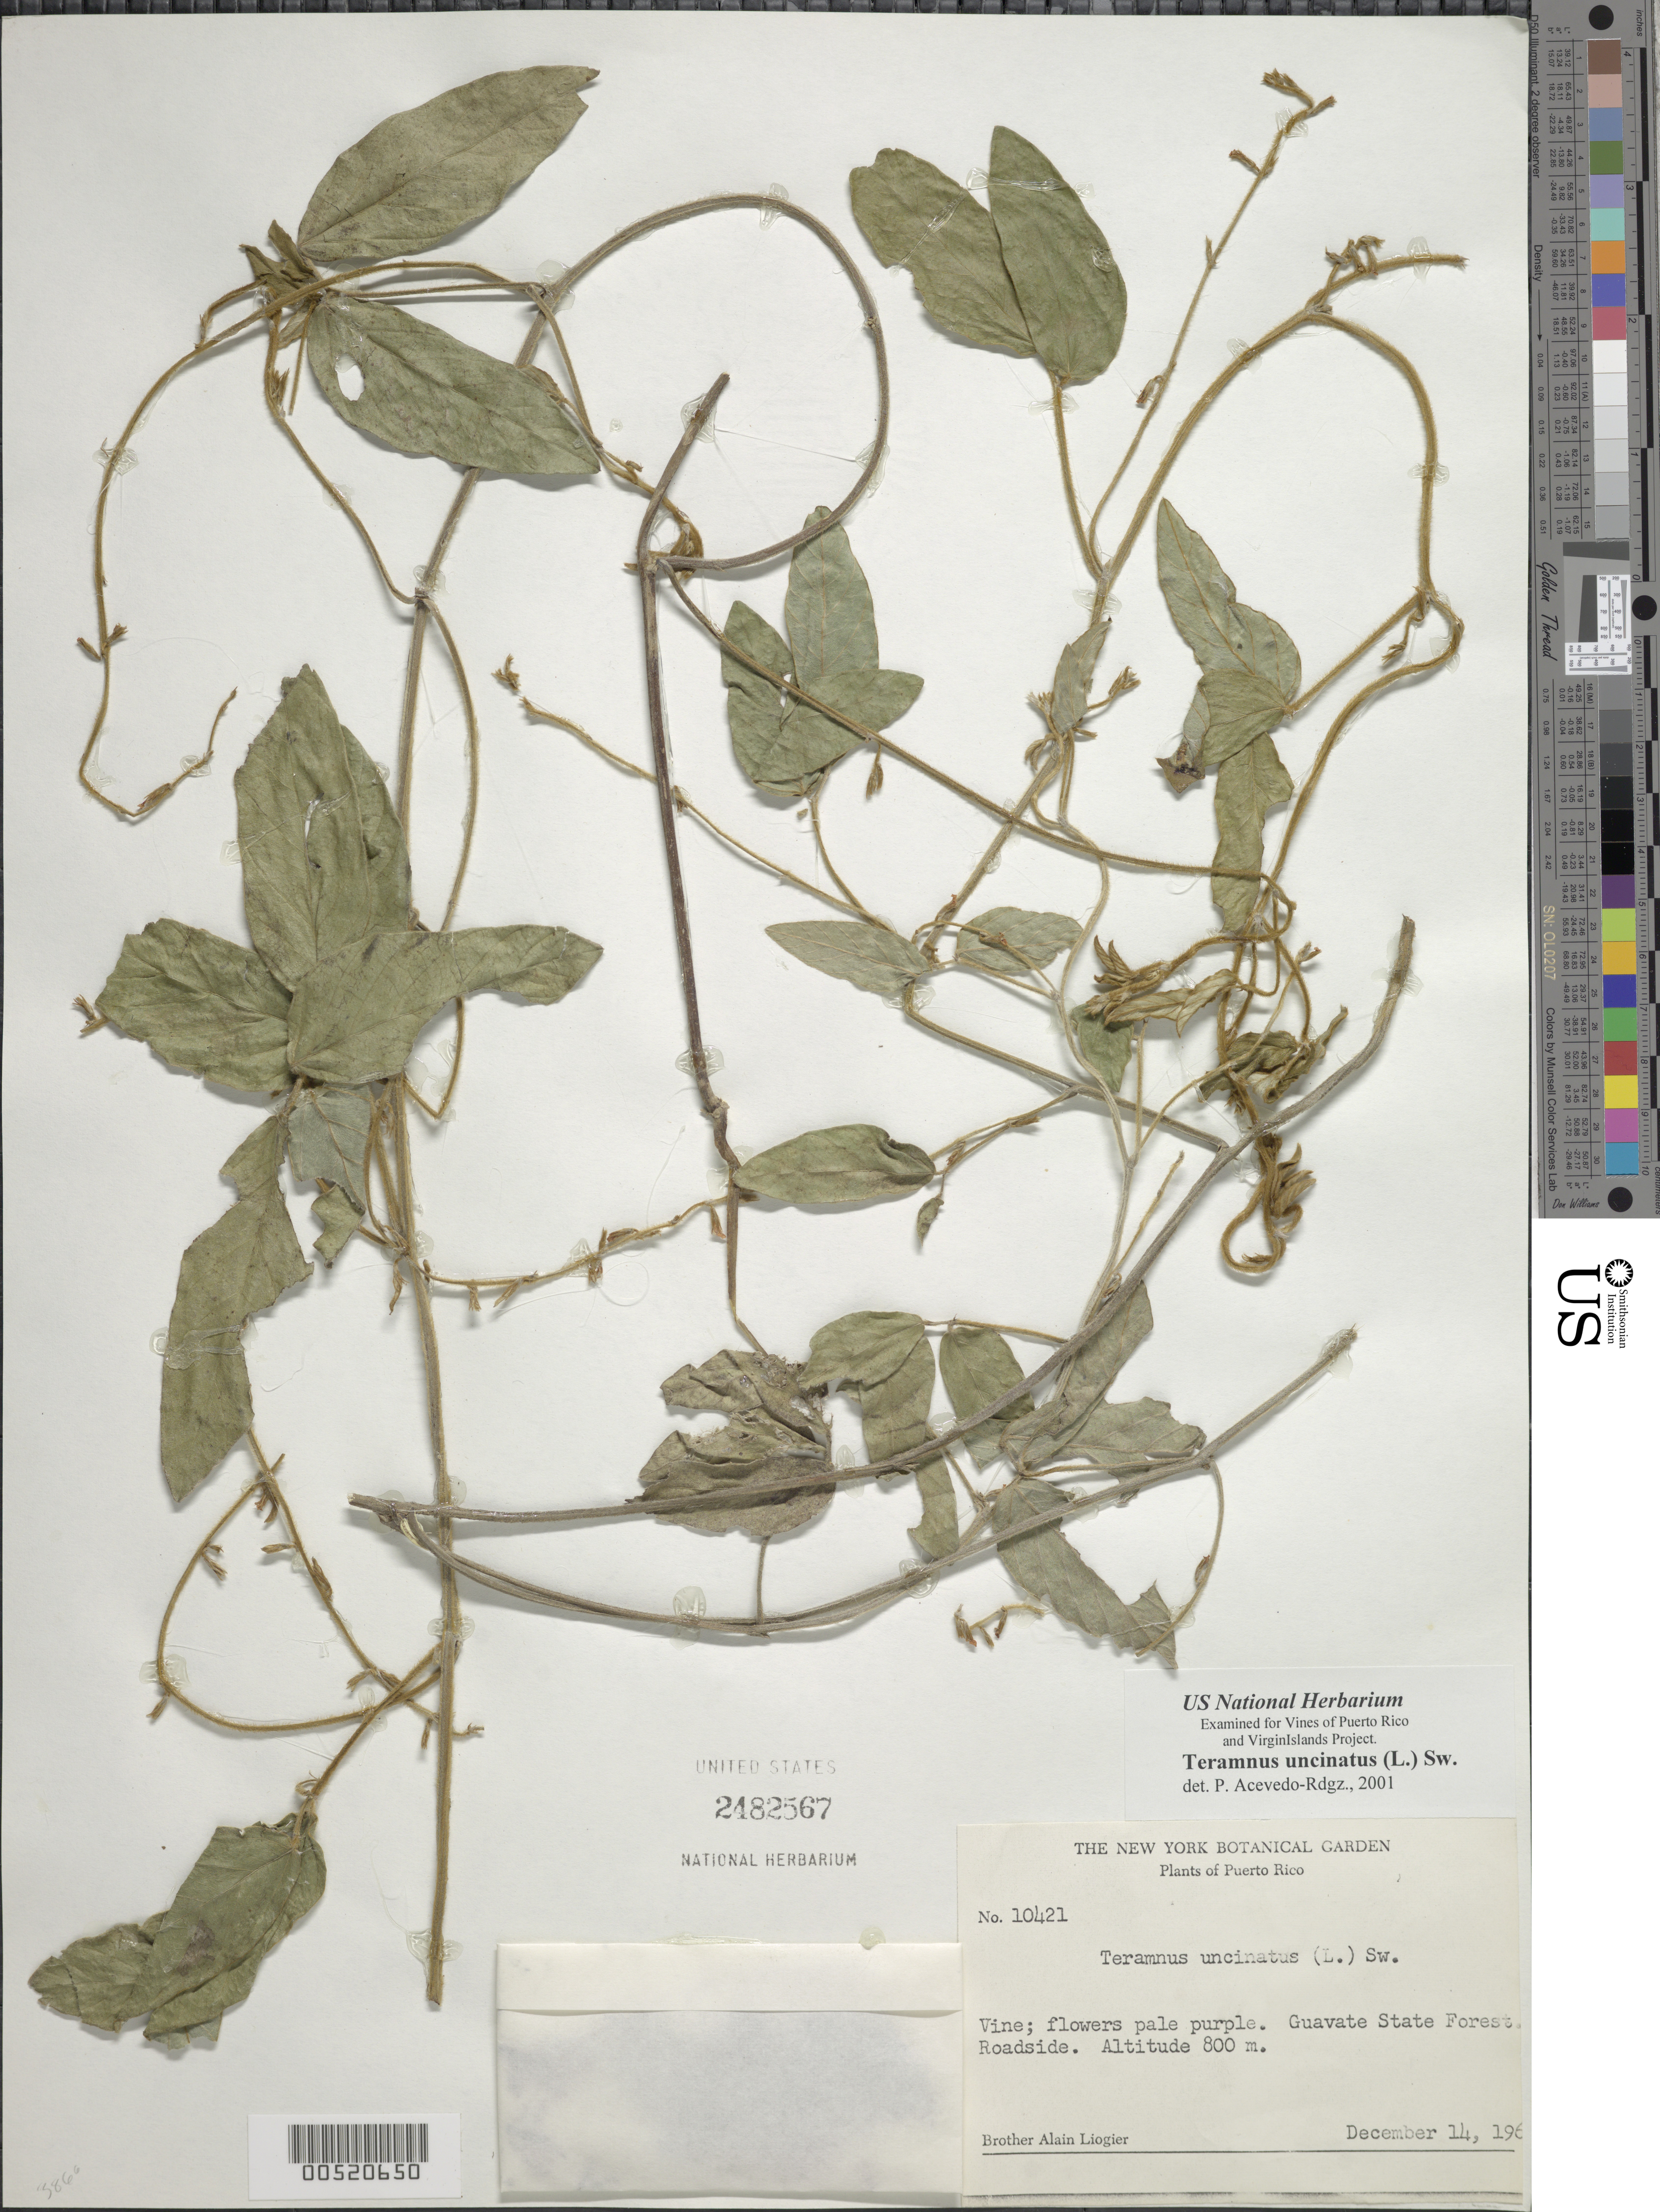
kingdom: Plantae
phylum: Tracheophyta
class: Magnoliopsida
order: Fabales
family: Fabaceae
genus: Teramnus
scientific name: Teramnus uncinatus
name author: (L.) Sw.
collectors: A. H. Liogier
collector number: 10421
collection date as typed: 14 Dec 196?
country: Puerto Rico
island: Greater Antilles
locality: Guavate State Forest. Roadside.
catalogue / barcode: US 2482567